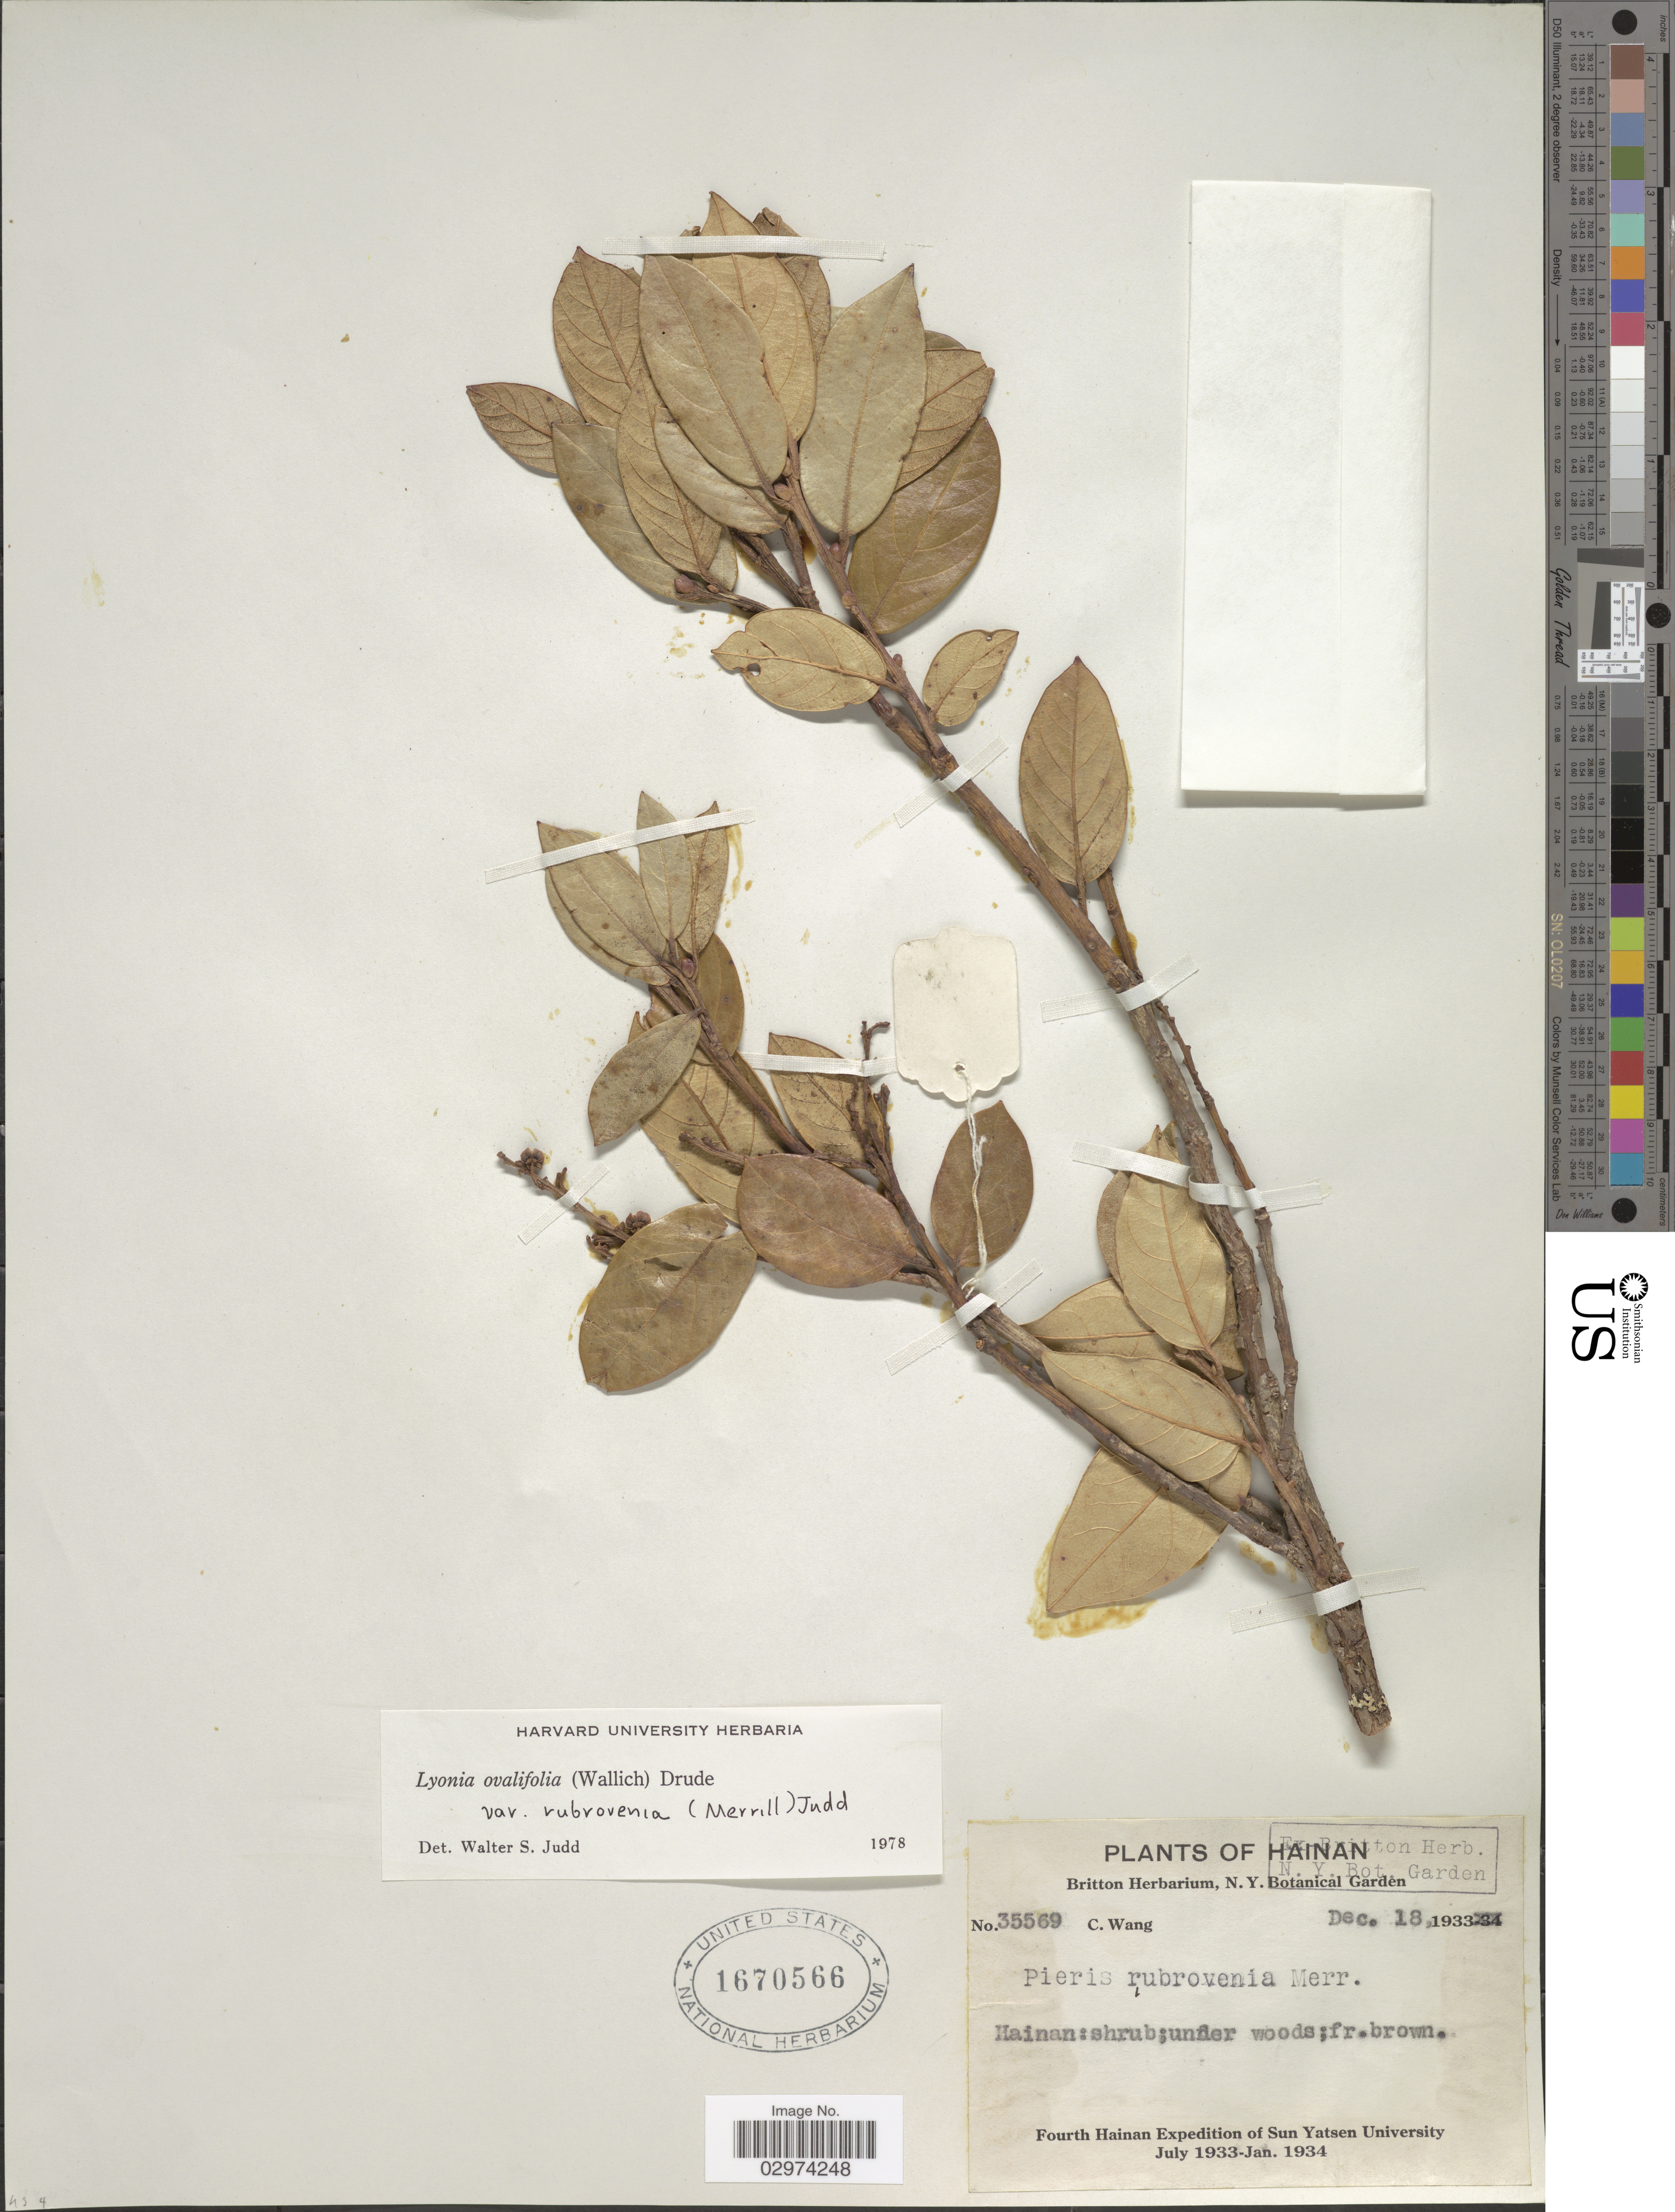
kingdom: Plantae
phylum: Tracheophyta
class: Magnoliopsida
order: Ericales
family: Ericaceae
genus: Lyonia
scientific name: Lyonia ovalifolia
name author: (Wall.) Drude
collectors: C. Wang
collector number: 35569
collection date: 1933-12-18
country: China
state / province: Hainan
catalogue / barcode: US 1670566